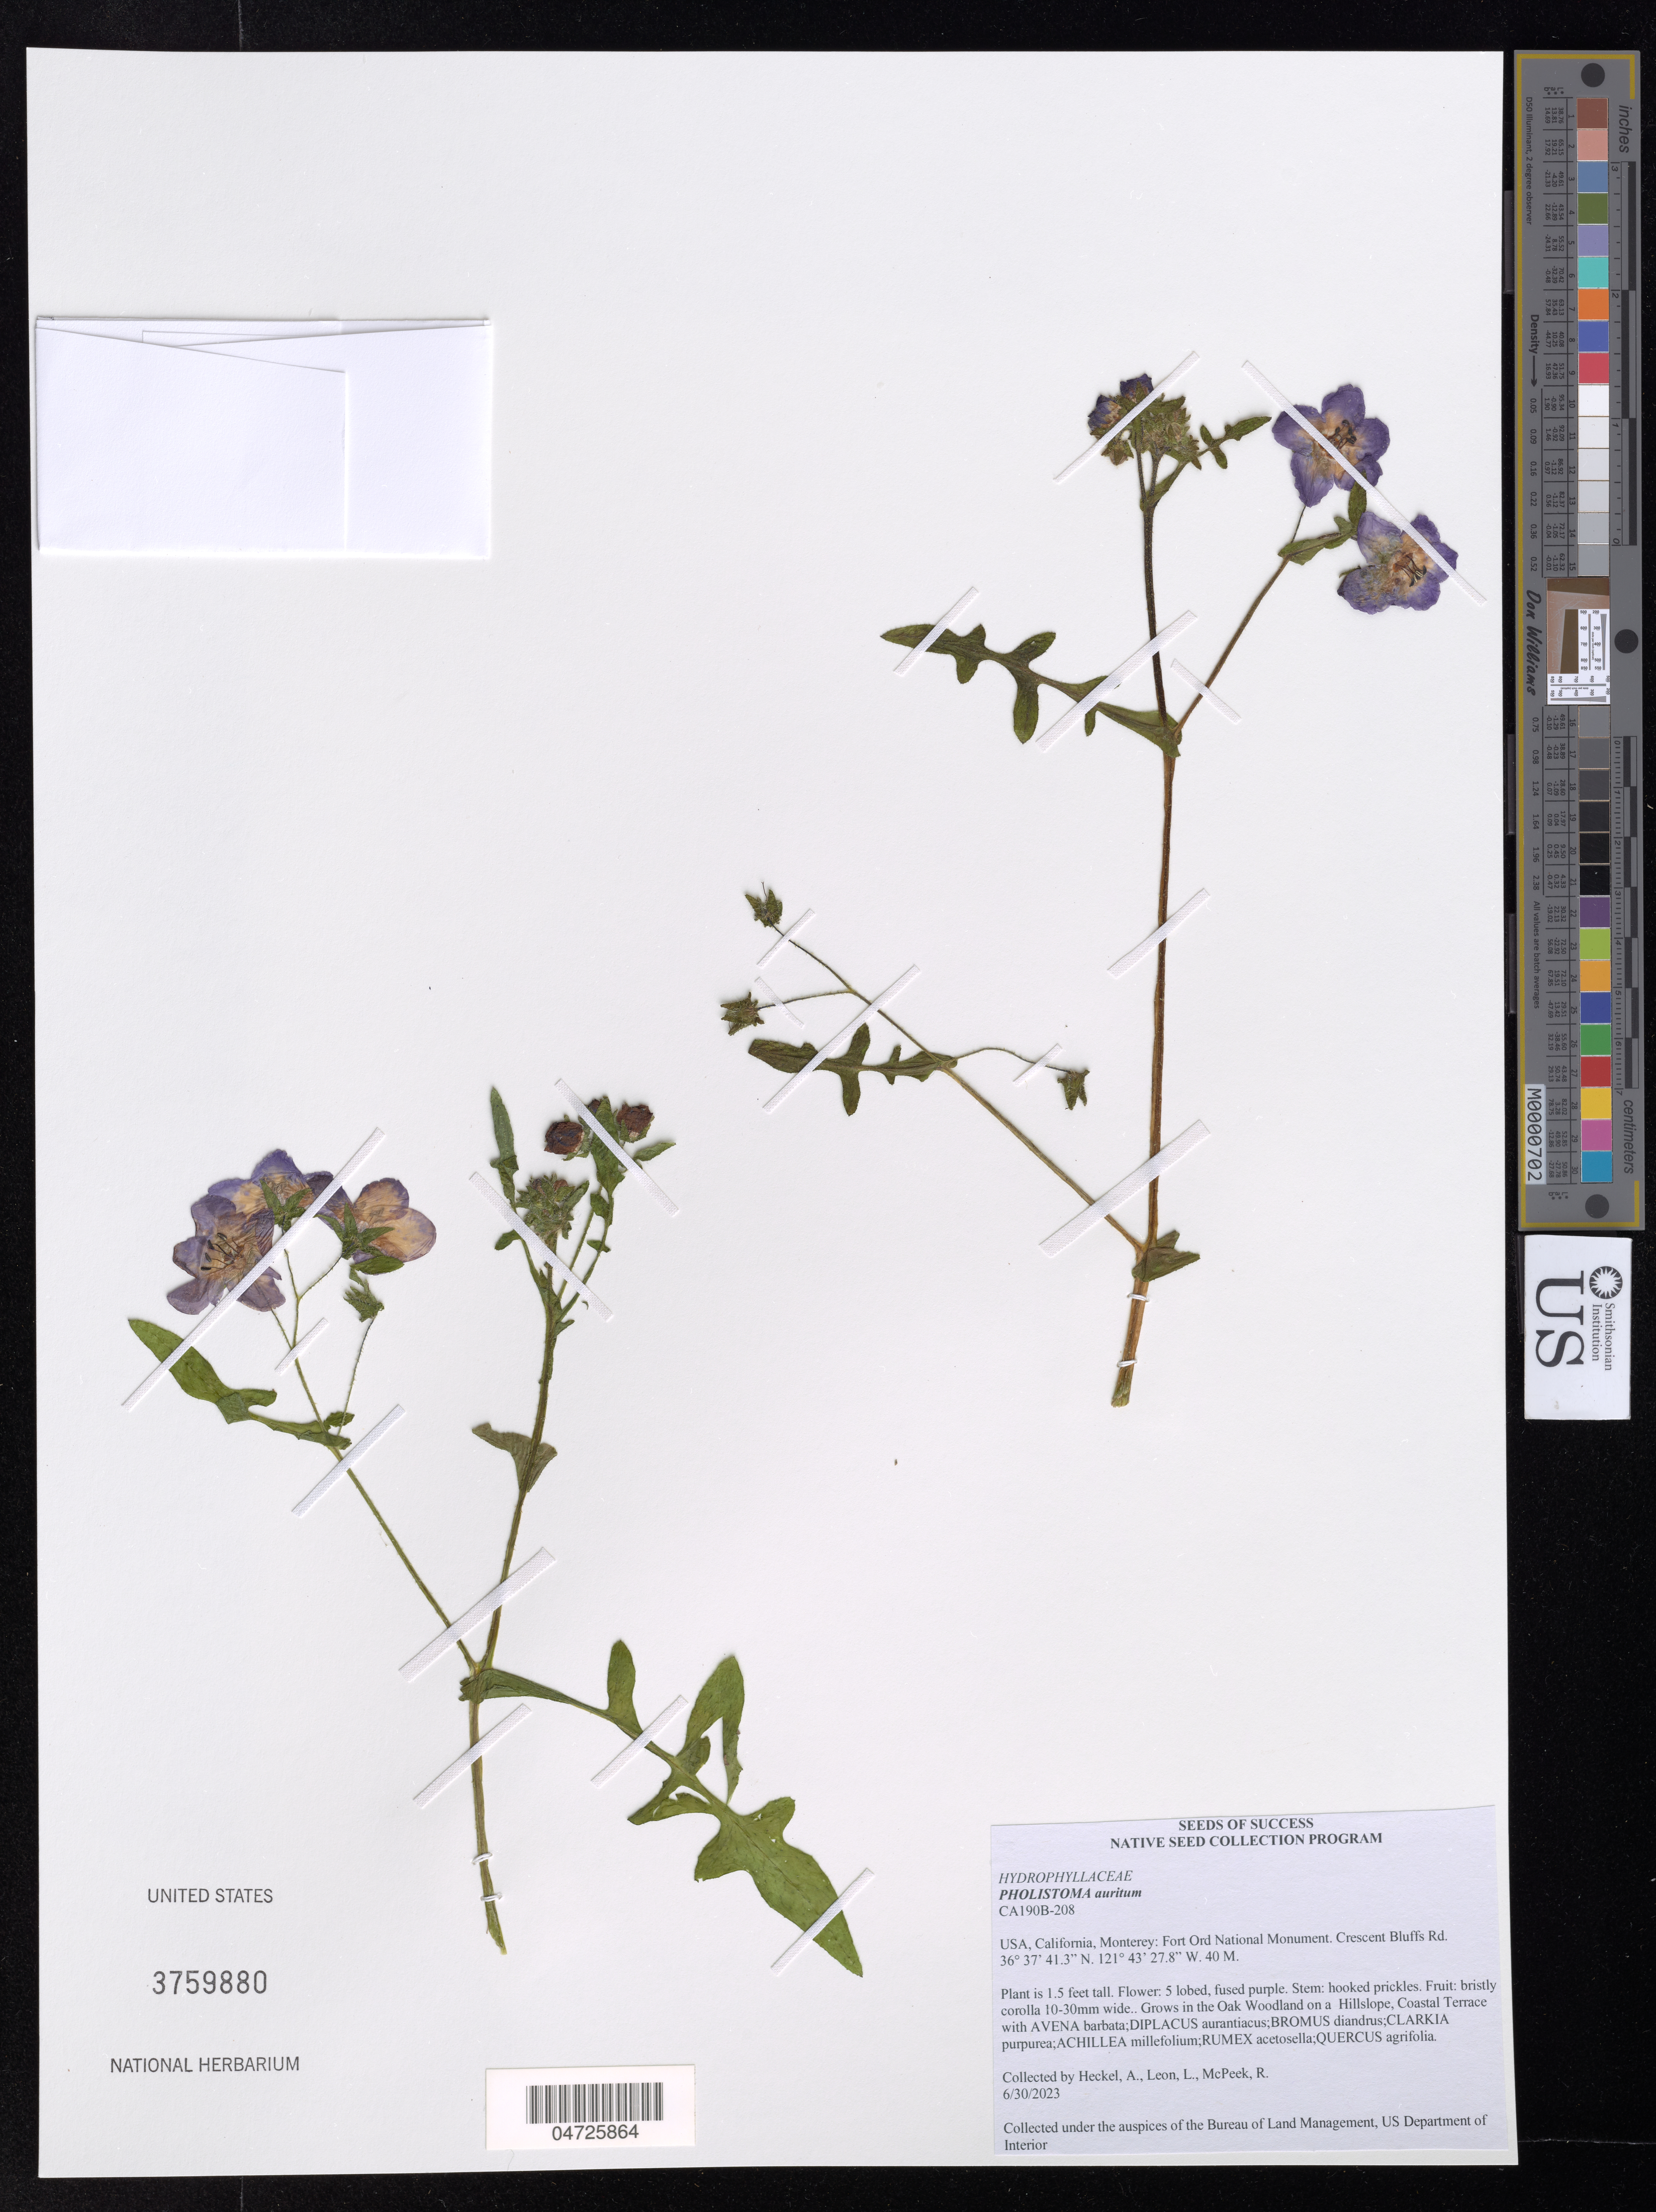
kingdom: Plantae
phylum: Tracheophyta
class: Magnoliopsida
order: Boraginales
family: Hydrophyllaceae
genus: Pholistoma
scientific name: Pholistoma auritum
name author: (Lindl.) Lilja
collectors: A. Heckel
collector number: CA190B-208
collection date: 2023-06-30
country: United States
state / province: California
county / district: Monterey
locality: Monterey: Fort Ord National Monument. Crescent Bluffs Rd.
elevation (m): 40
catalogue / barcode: US 3759880